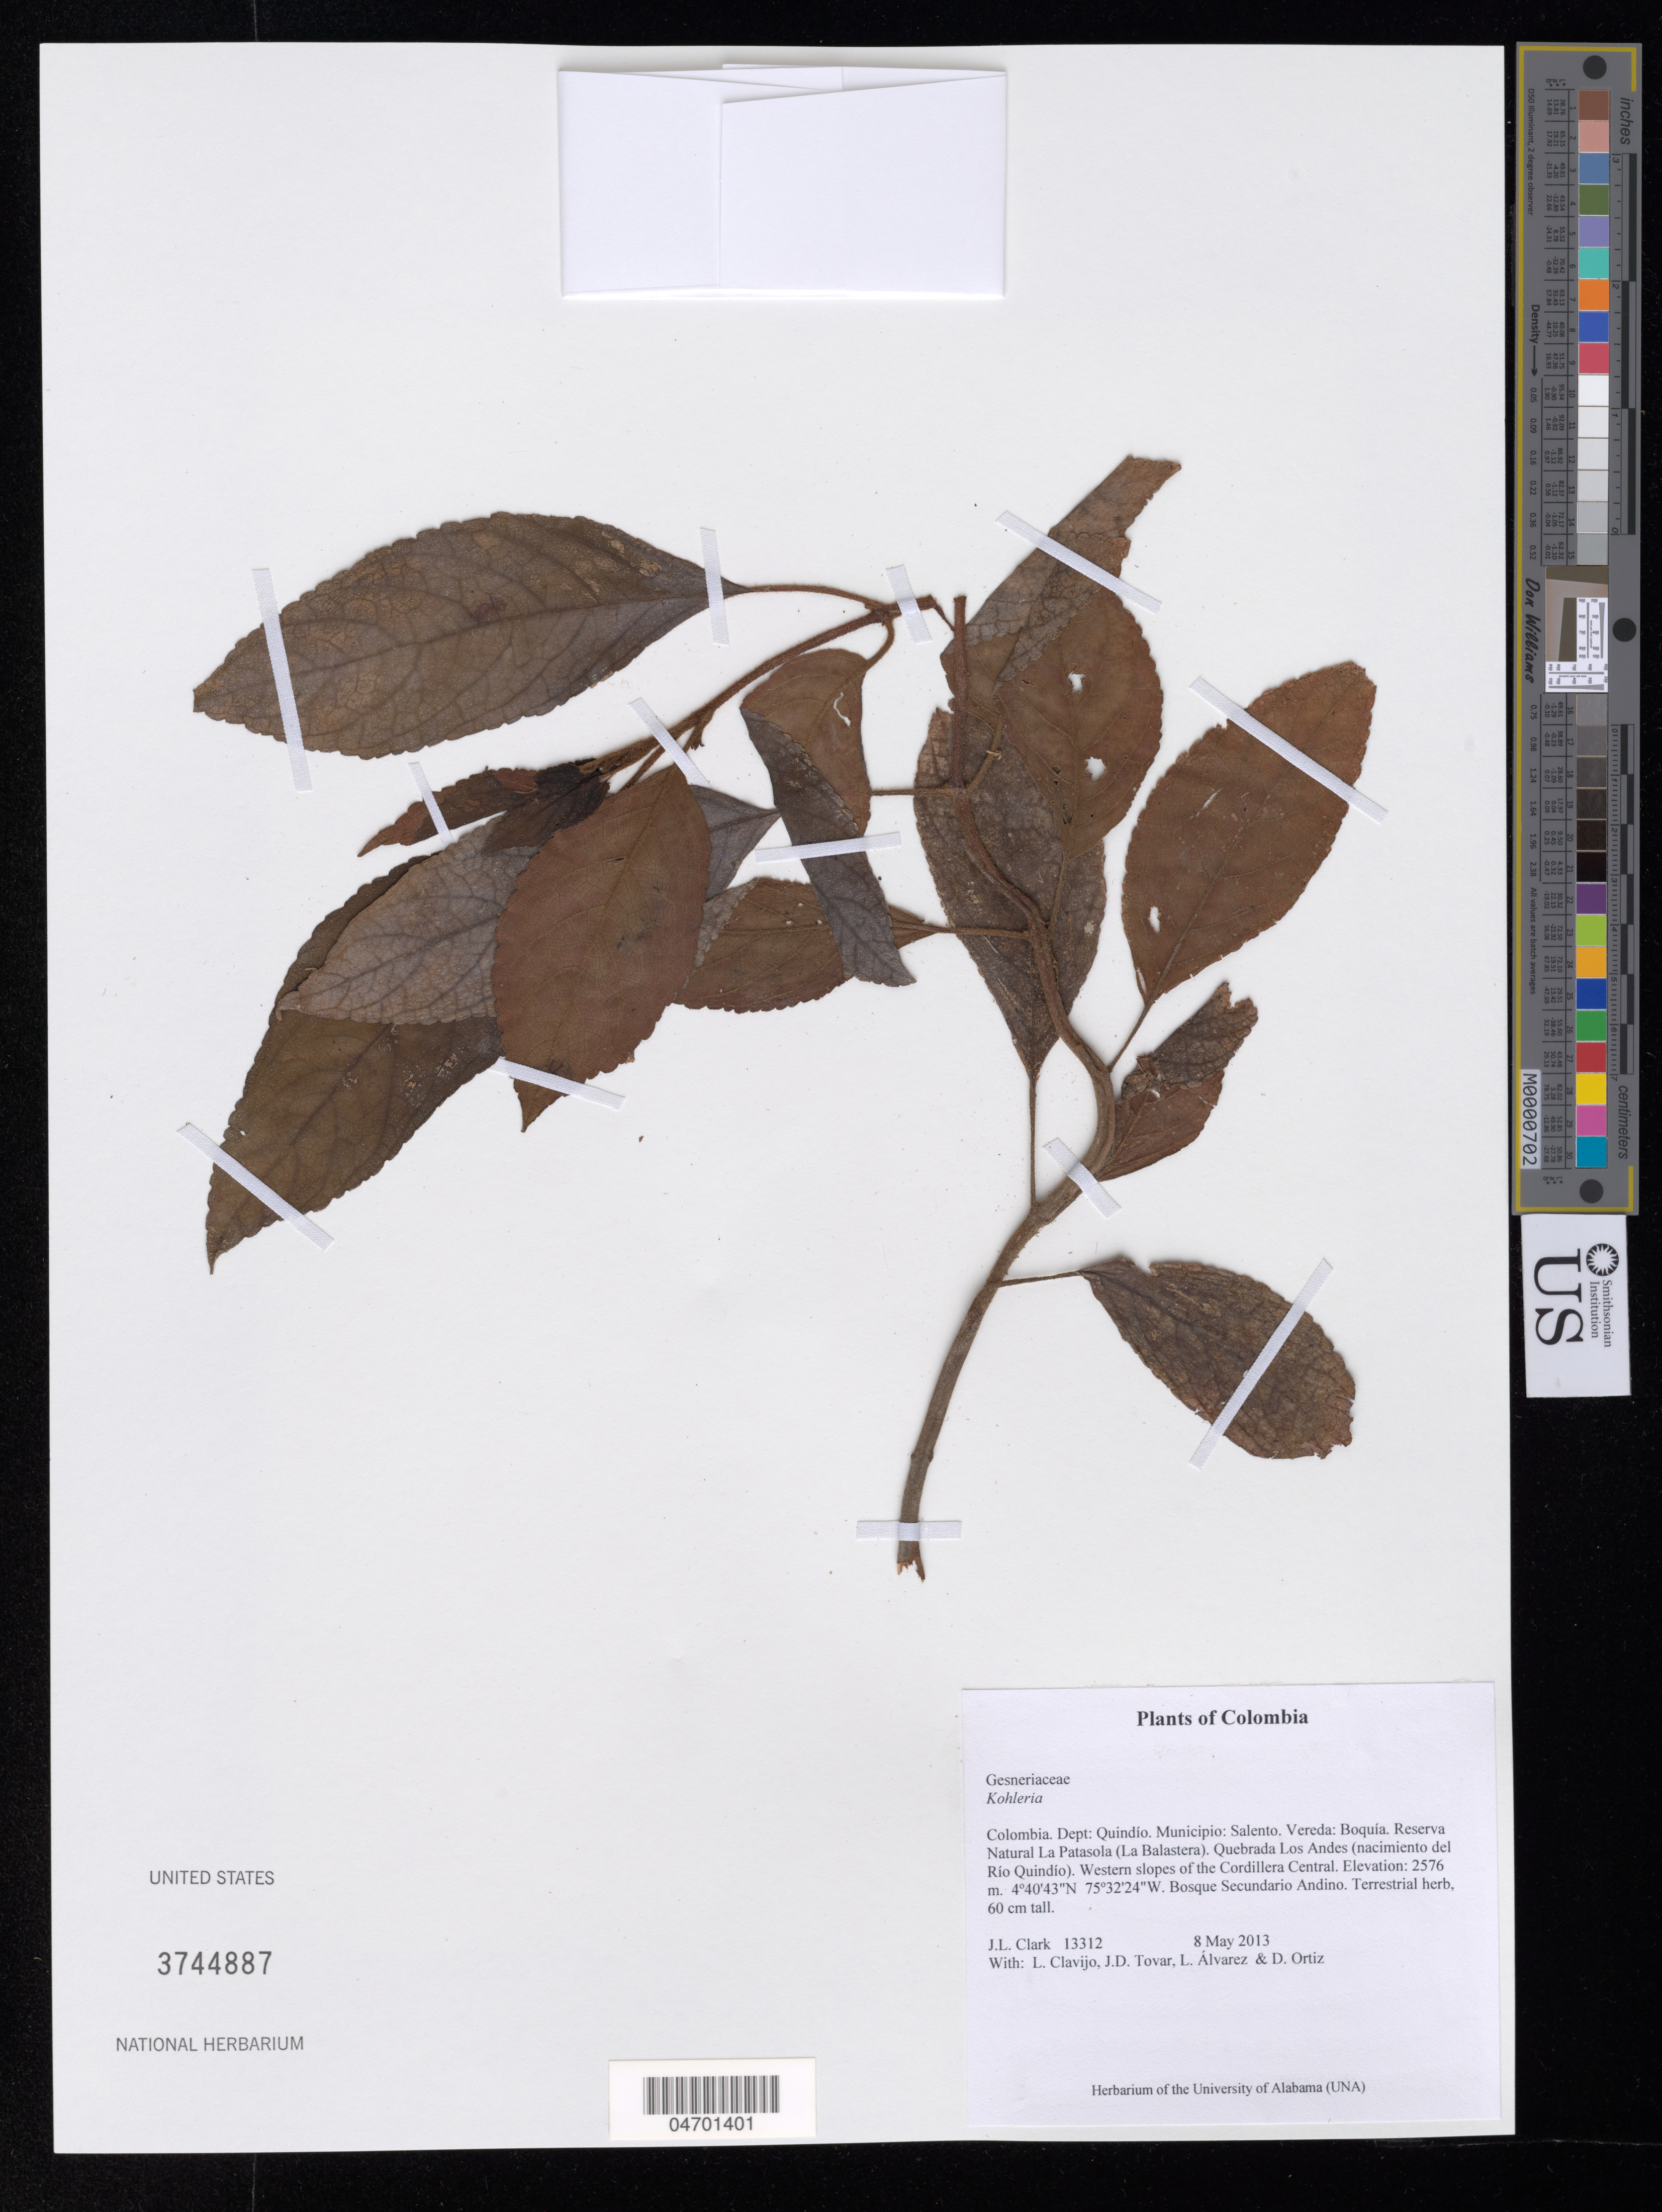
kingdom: Plantae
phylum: Tracheophyta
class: Magnoliopsida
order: Lamiales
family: Gesneriaceae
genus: Kohleria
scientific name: Kohleria sp.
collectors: J. L. Clark, L. Clavijo, J. Tovar & L. Alvarez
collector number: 13312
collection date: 2013-05-08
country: Colombia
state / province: Quindío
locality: Dept: Quindío. Municipio: Salento. Vereda: Boquía. Reserva Natural La Patasola (La Balastera). Quebrada Los Andes (nacimiento del Río Quindío). Western slopes of the Cordillera Central.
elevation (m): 2576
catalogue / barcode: US 3744887